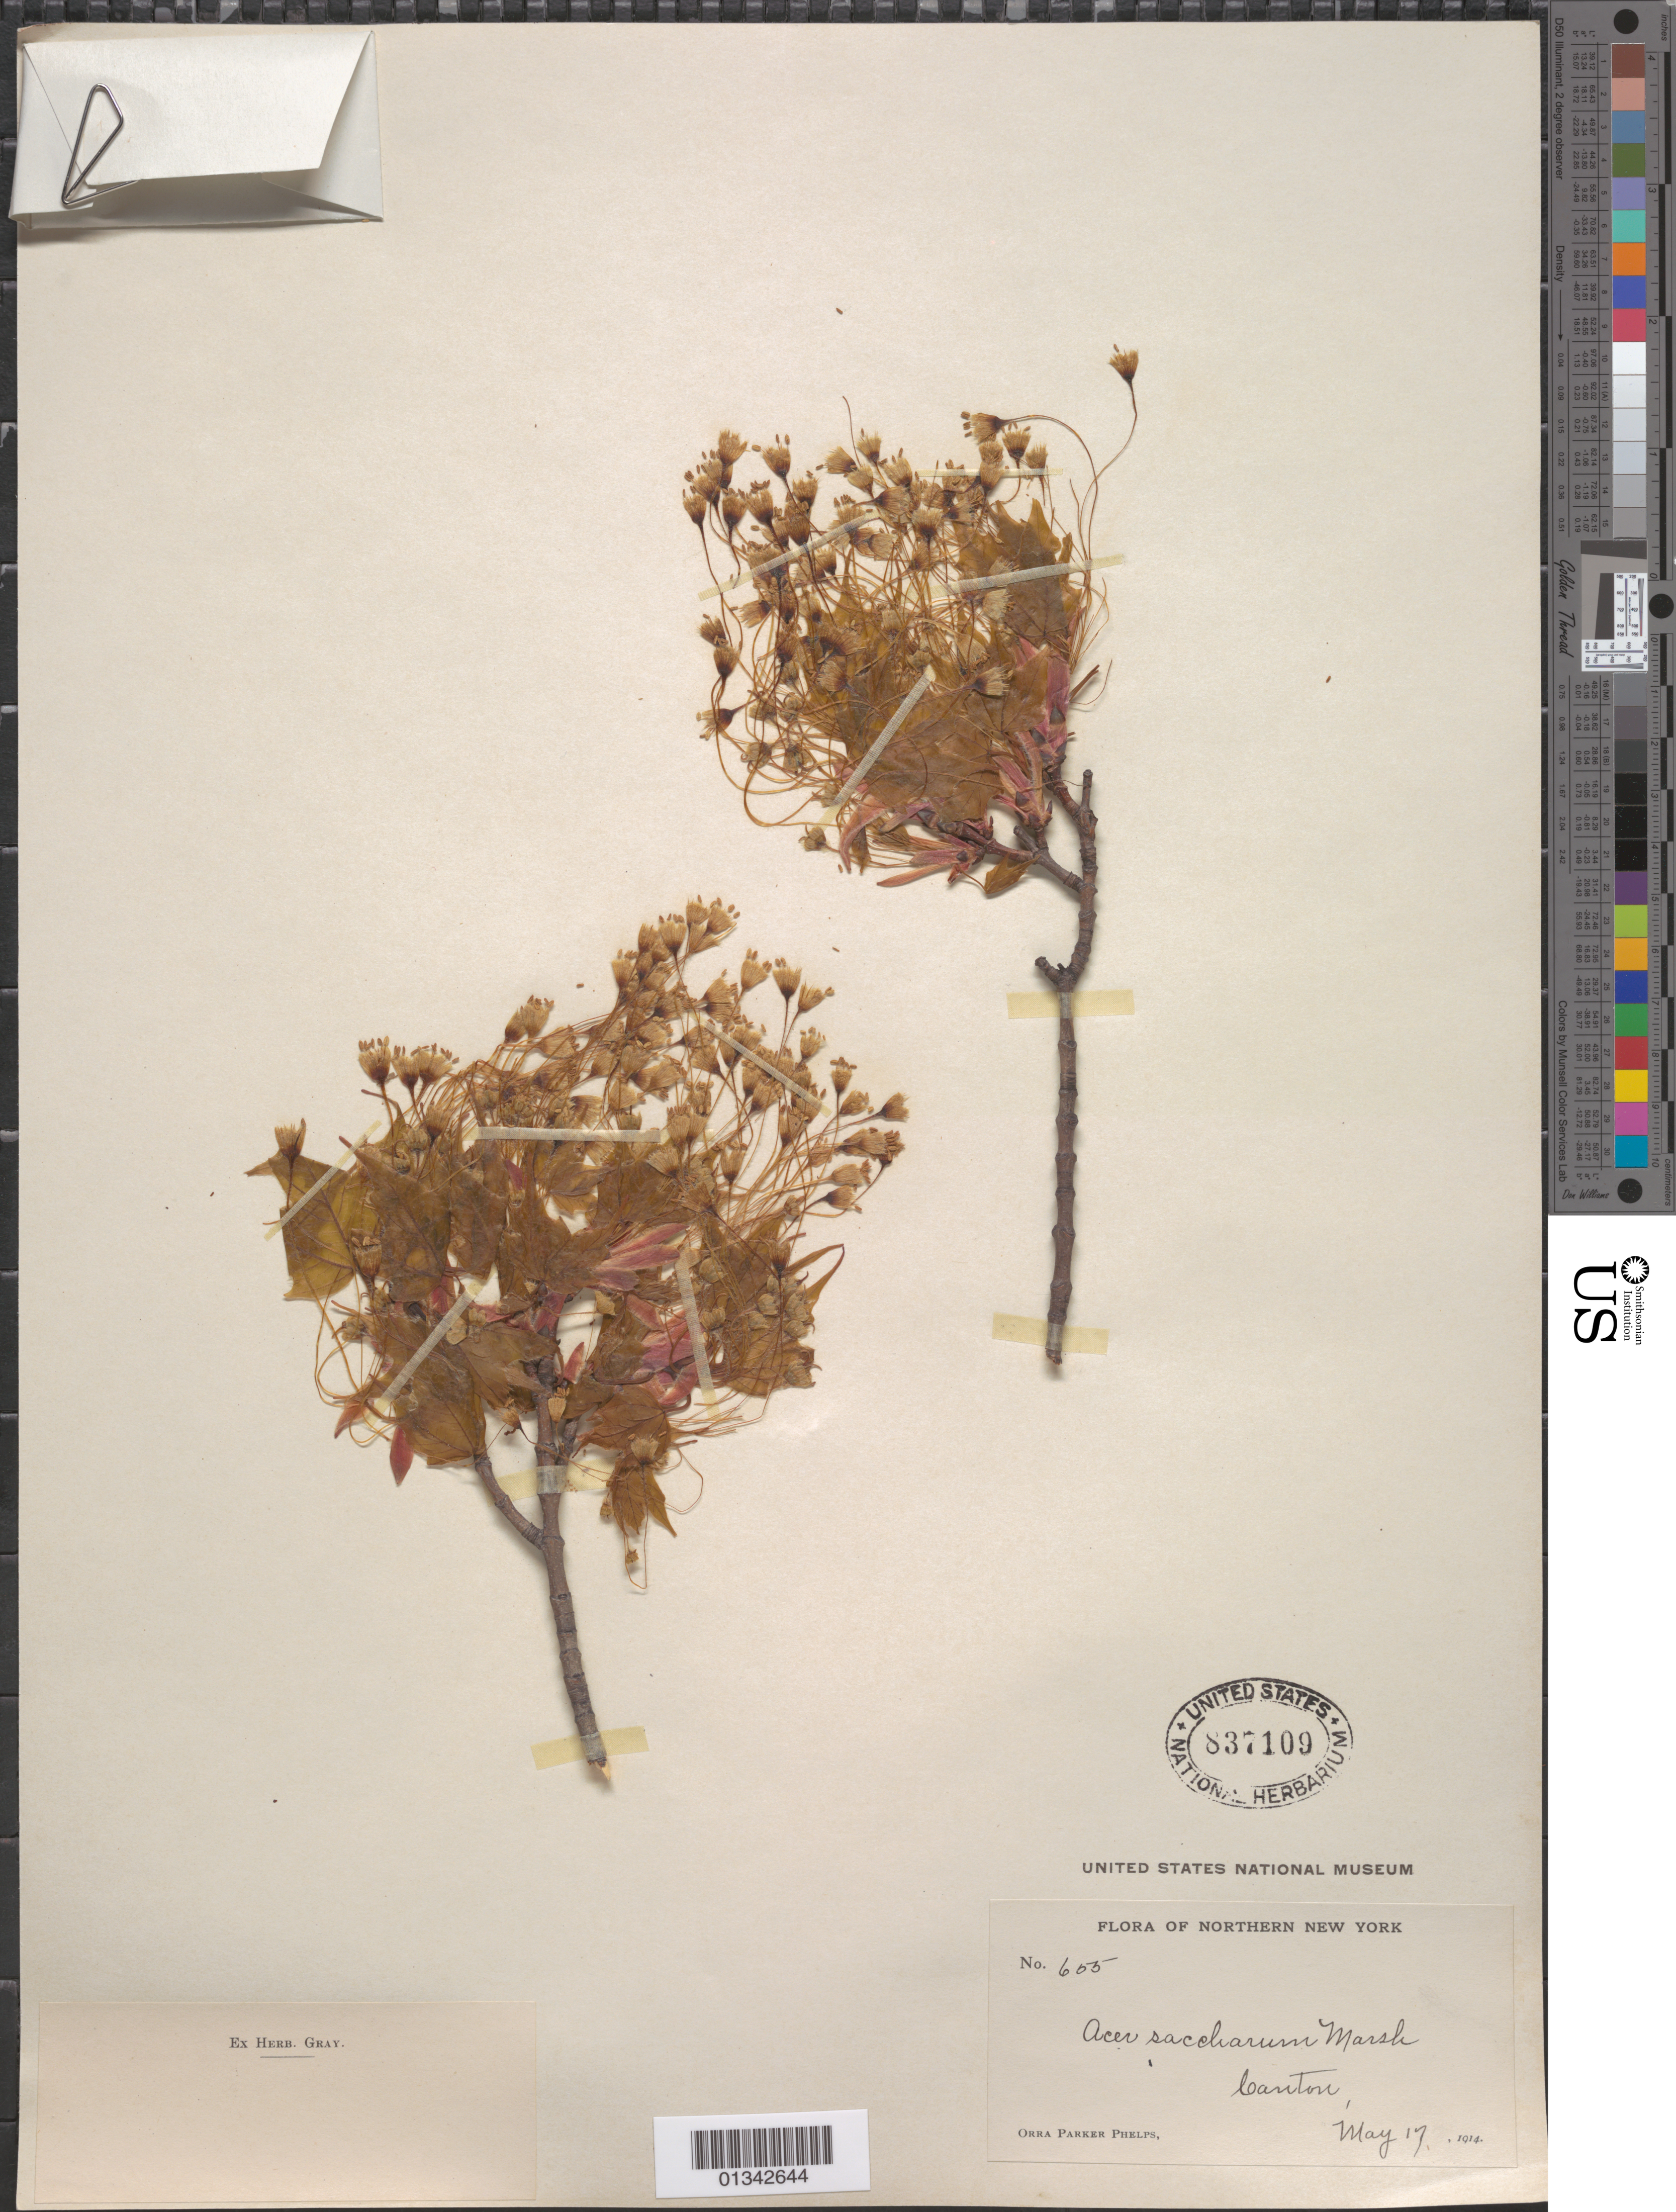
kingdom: Plantae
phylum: Tracheophyta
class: Magnoliopsida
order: Sapindales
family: Sapindaceae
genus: Acer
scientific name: Acer saccharum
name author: Marshall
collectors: O. P. Phelps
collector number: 655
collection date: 1914-05-17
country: United States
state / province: New York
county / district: St. Lawrence County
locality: Canton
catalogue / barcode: US 837109